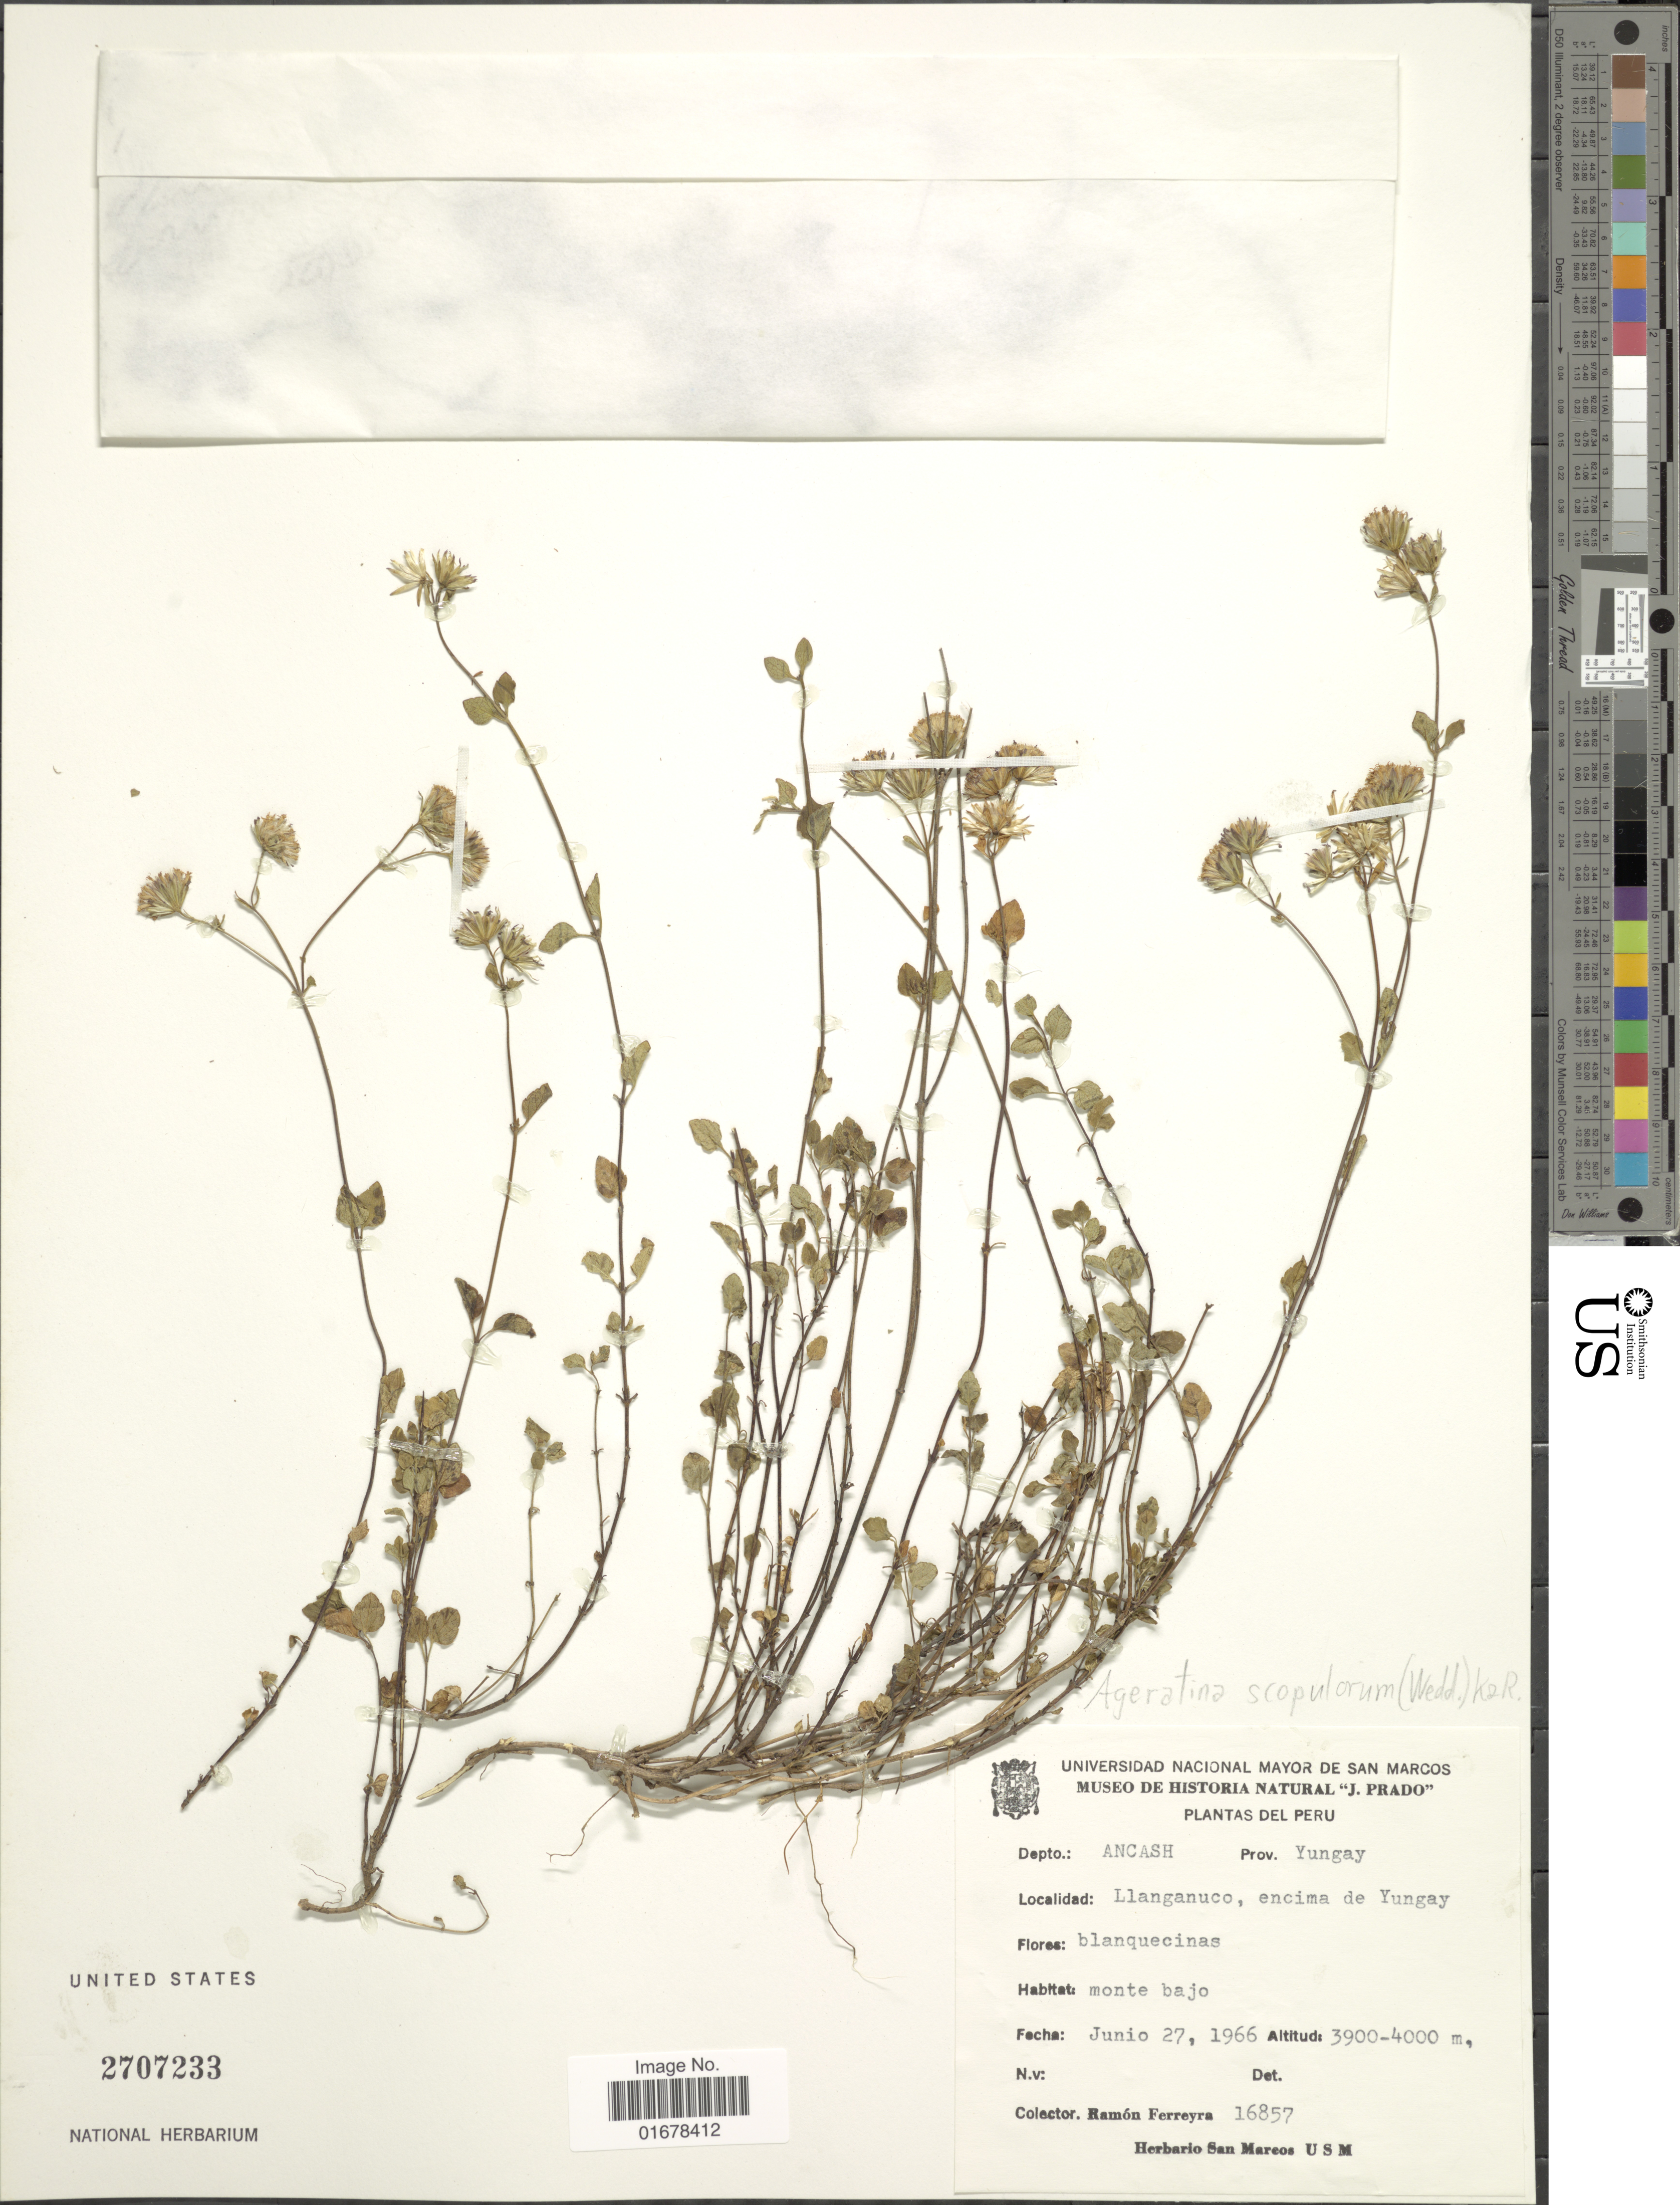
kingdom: Plantae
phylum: Tracheophyta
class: Magnoliopsida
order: Asterales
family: Asteraceae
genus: Ageratina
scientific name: Ageratina scopulorum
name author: (Wedd.) R.M. King & H. Rob.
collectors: R. A. Ferreyra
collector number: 16857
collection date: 1966-06-27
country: Peru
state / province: Ancash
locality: Depto. Ancash, Prov. Yungay, Llanganuco, encima de Yungay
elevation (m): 3900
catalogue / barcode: US 2707233